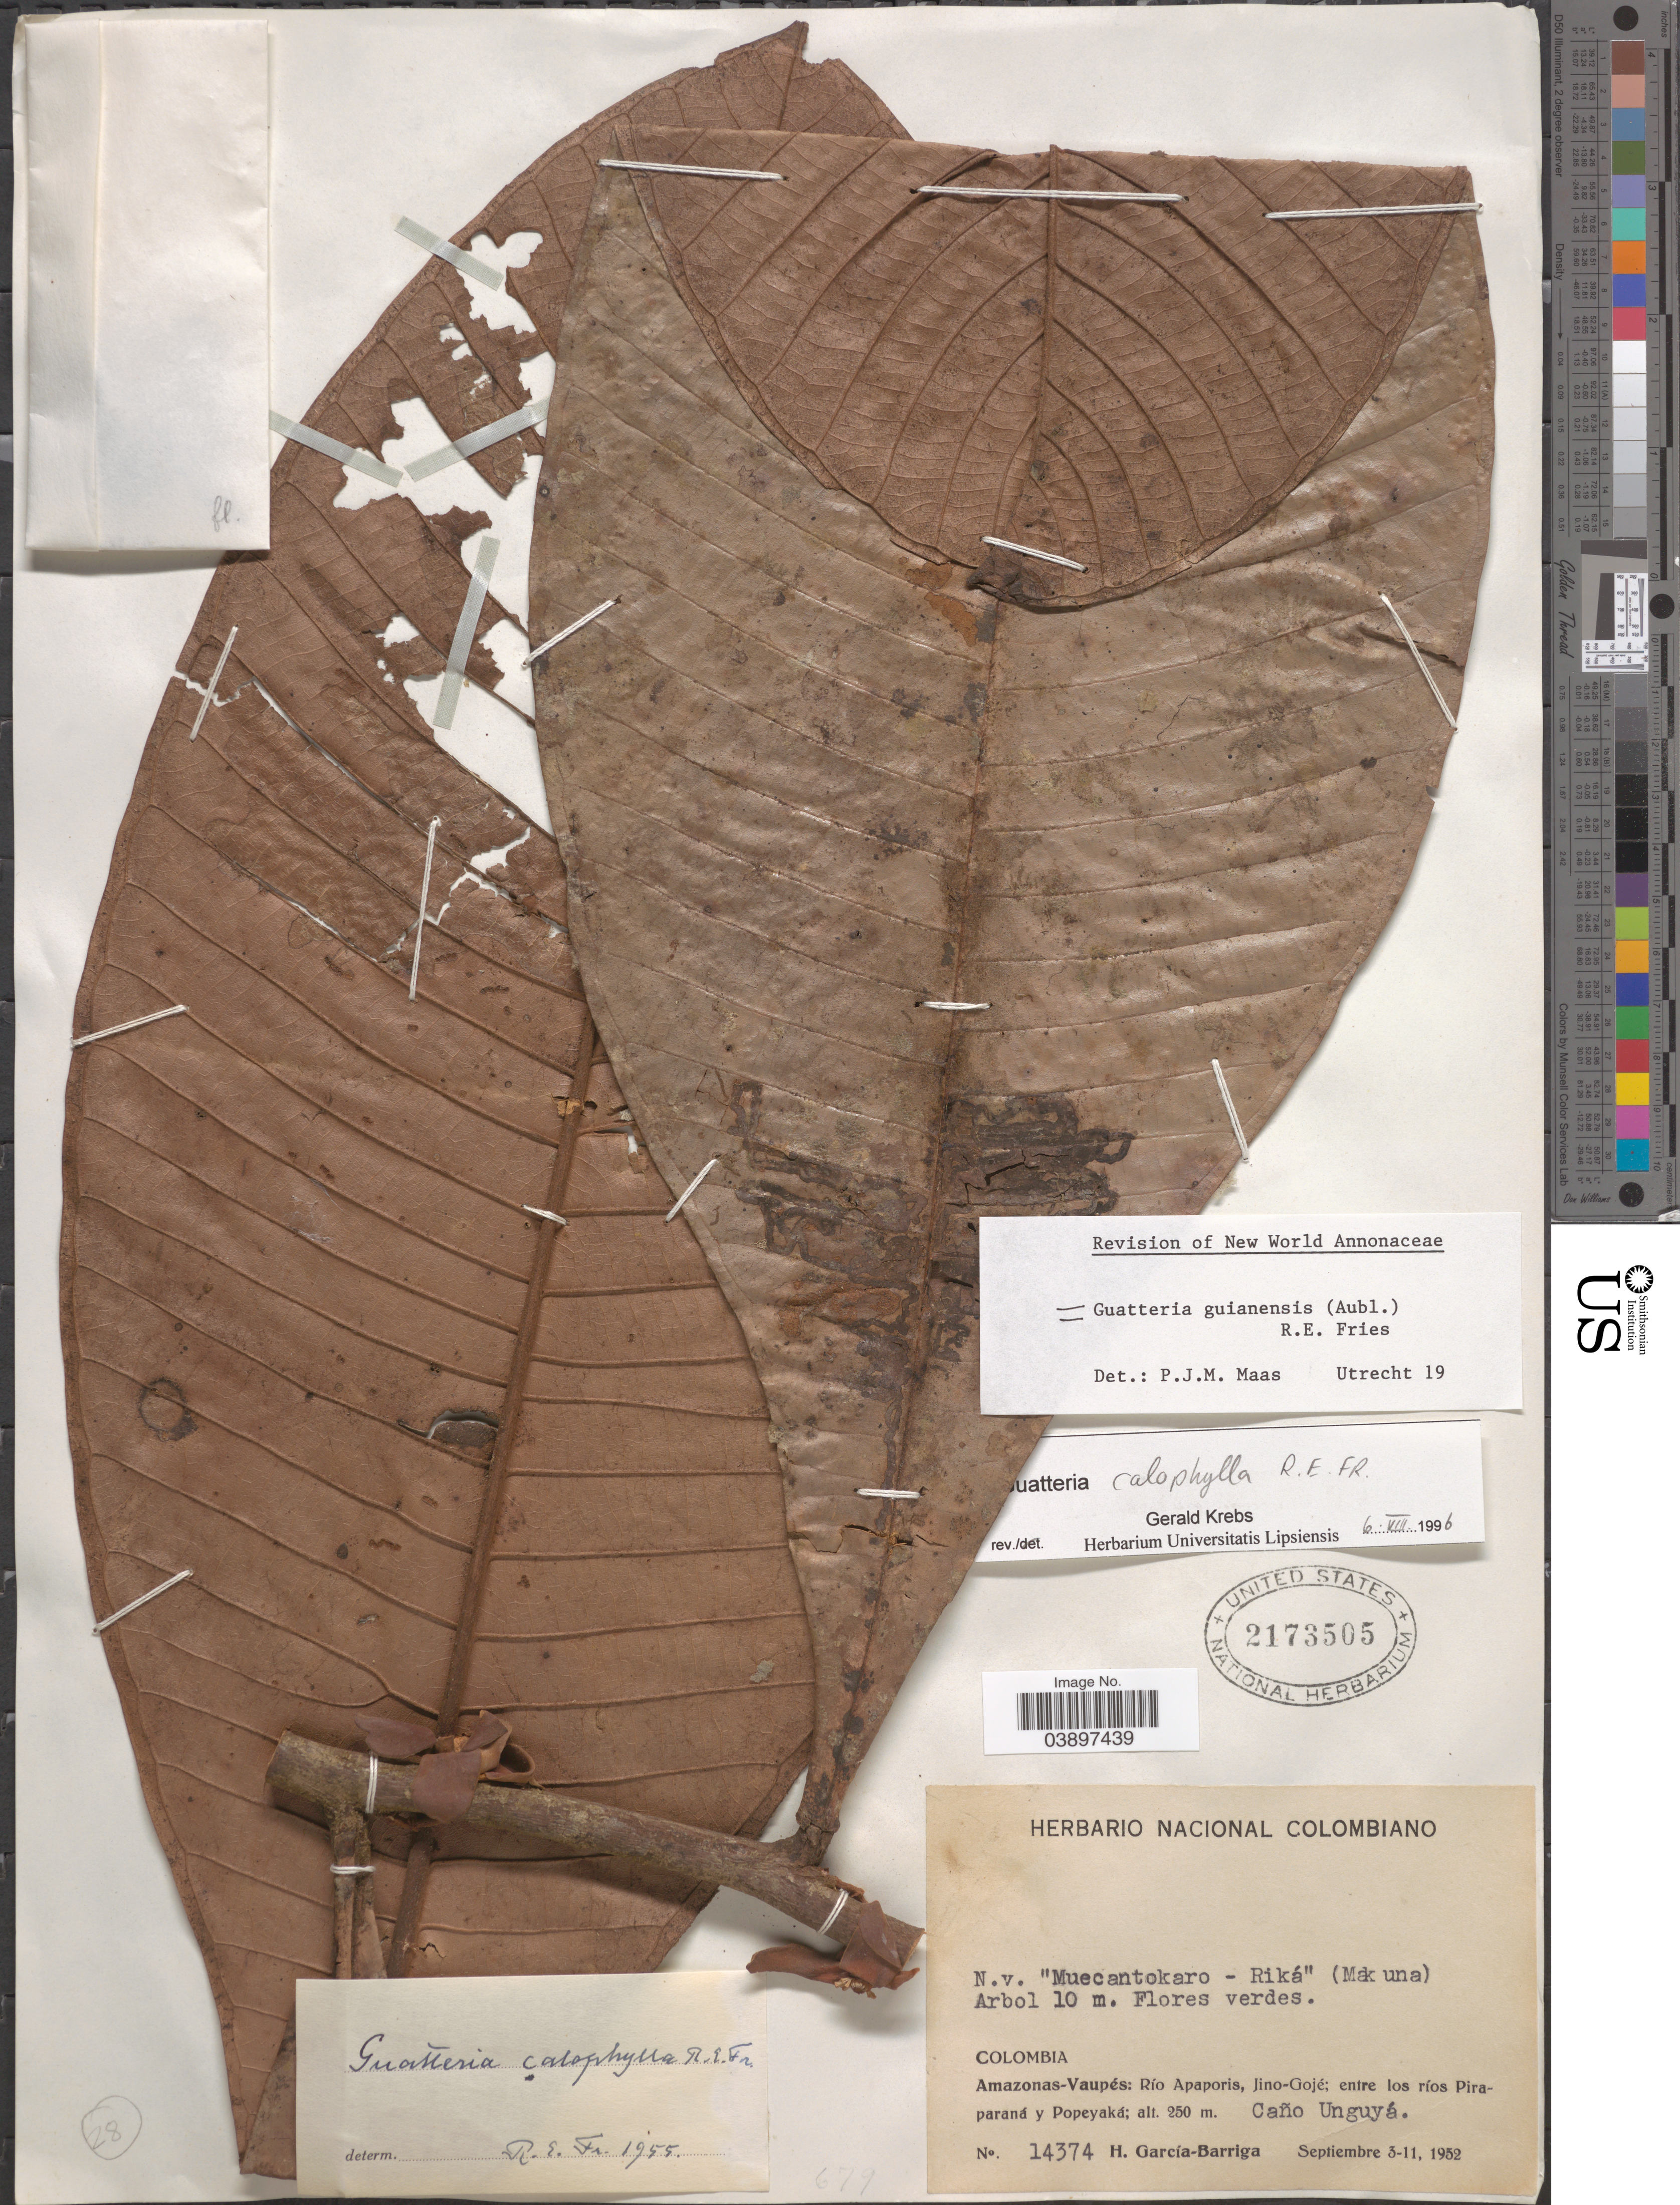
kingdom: Plantae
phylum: Tracheophyta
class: Magnoliopsida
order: Magnoliales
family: Annonaceae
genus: Guatteria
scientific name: Guatteria guianensis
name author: (Aubl.) R.E. Fr.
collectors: H. García Barriga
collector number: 14374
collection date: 1952-09-03/1952-09-11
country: Colombia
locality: Amazonas-Vaupés: Río Apaporis, Jino-Gojé; entre los ríos Piraparaná y Popeyaká. Caño Unguyá.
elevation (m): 250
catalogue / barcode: US 2173505